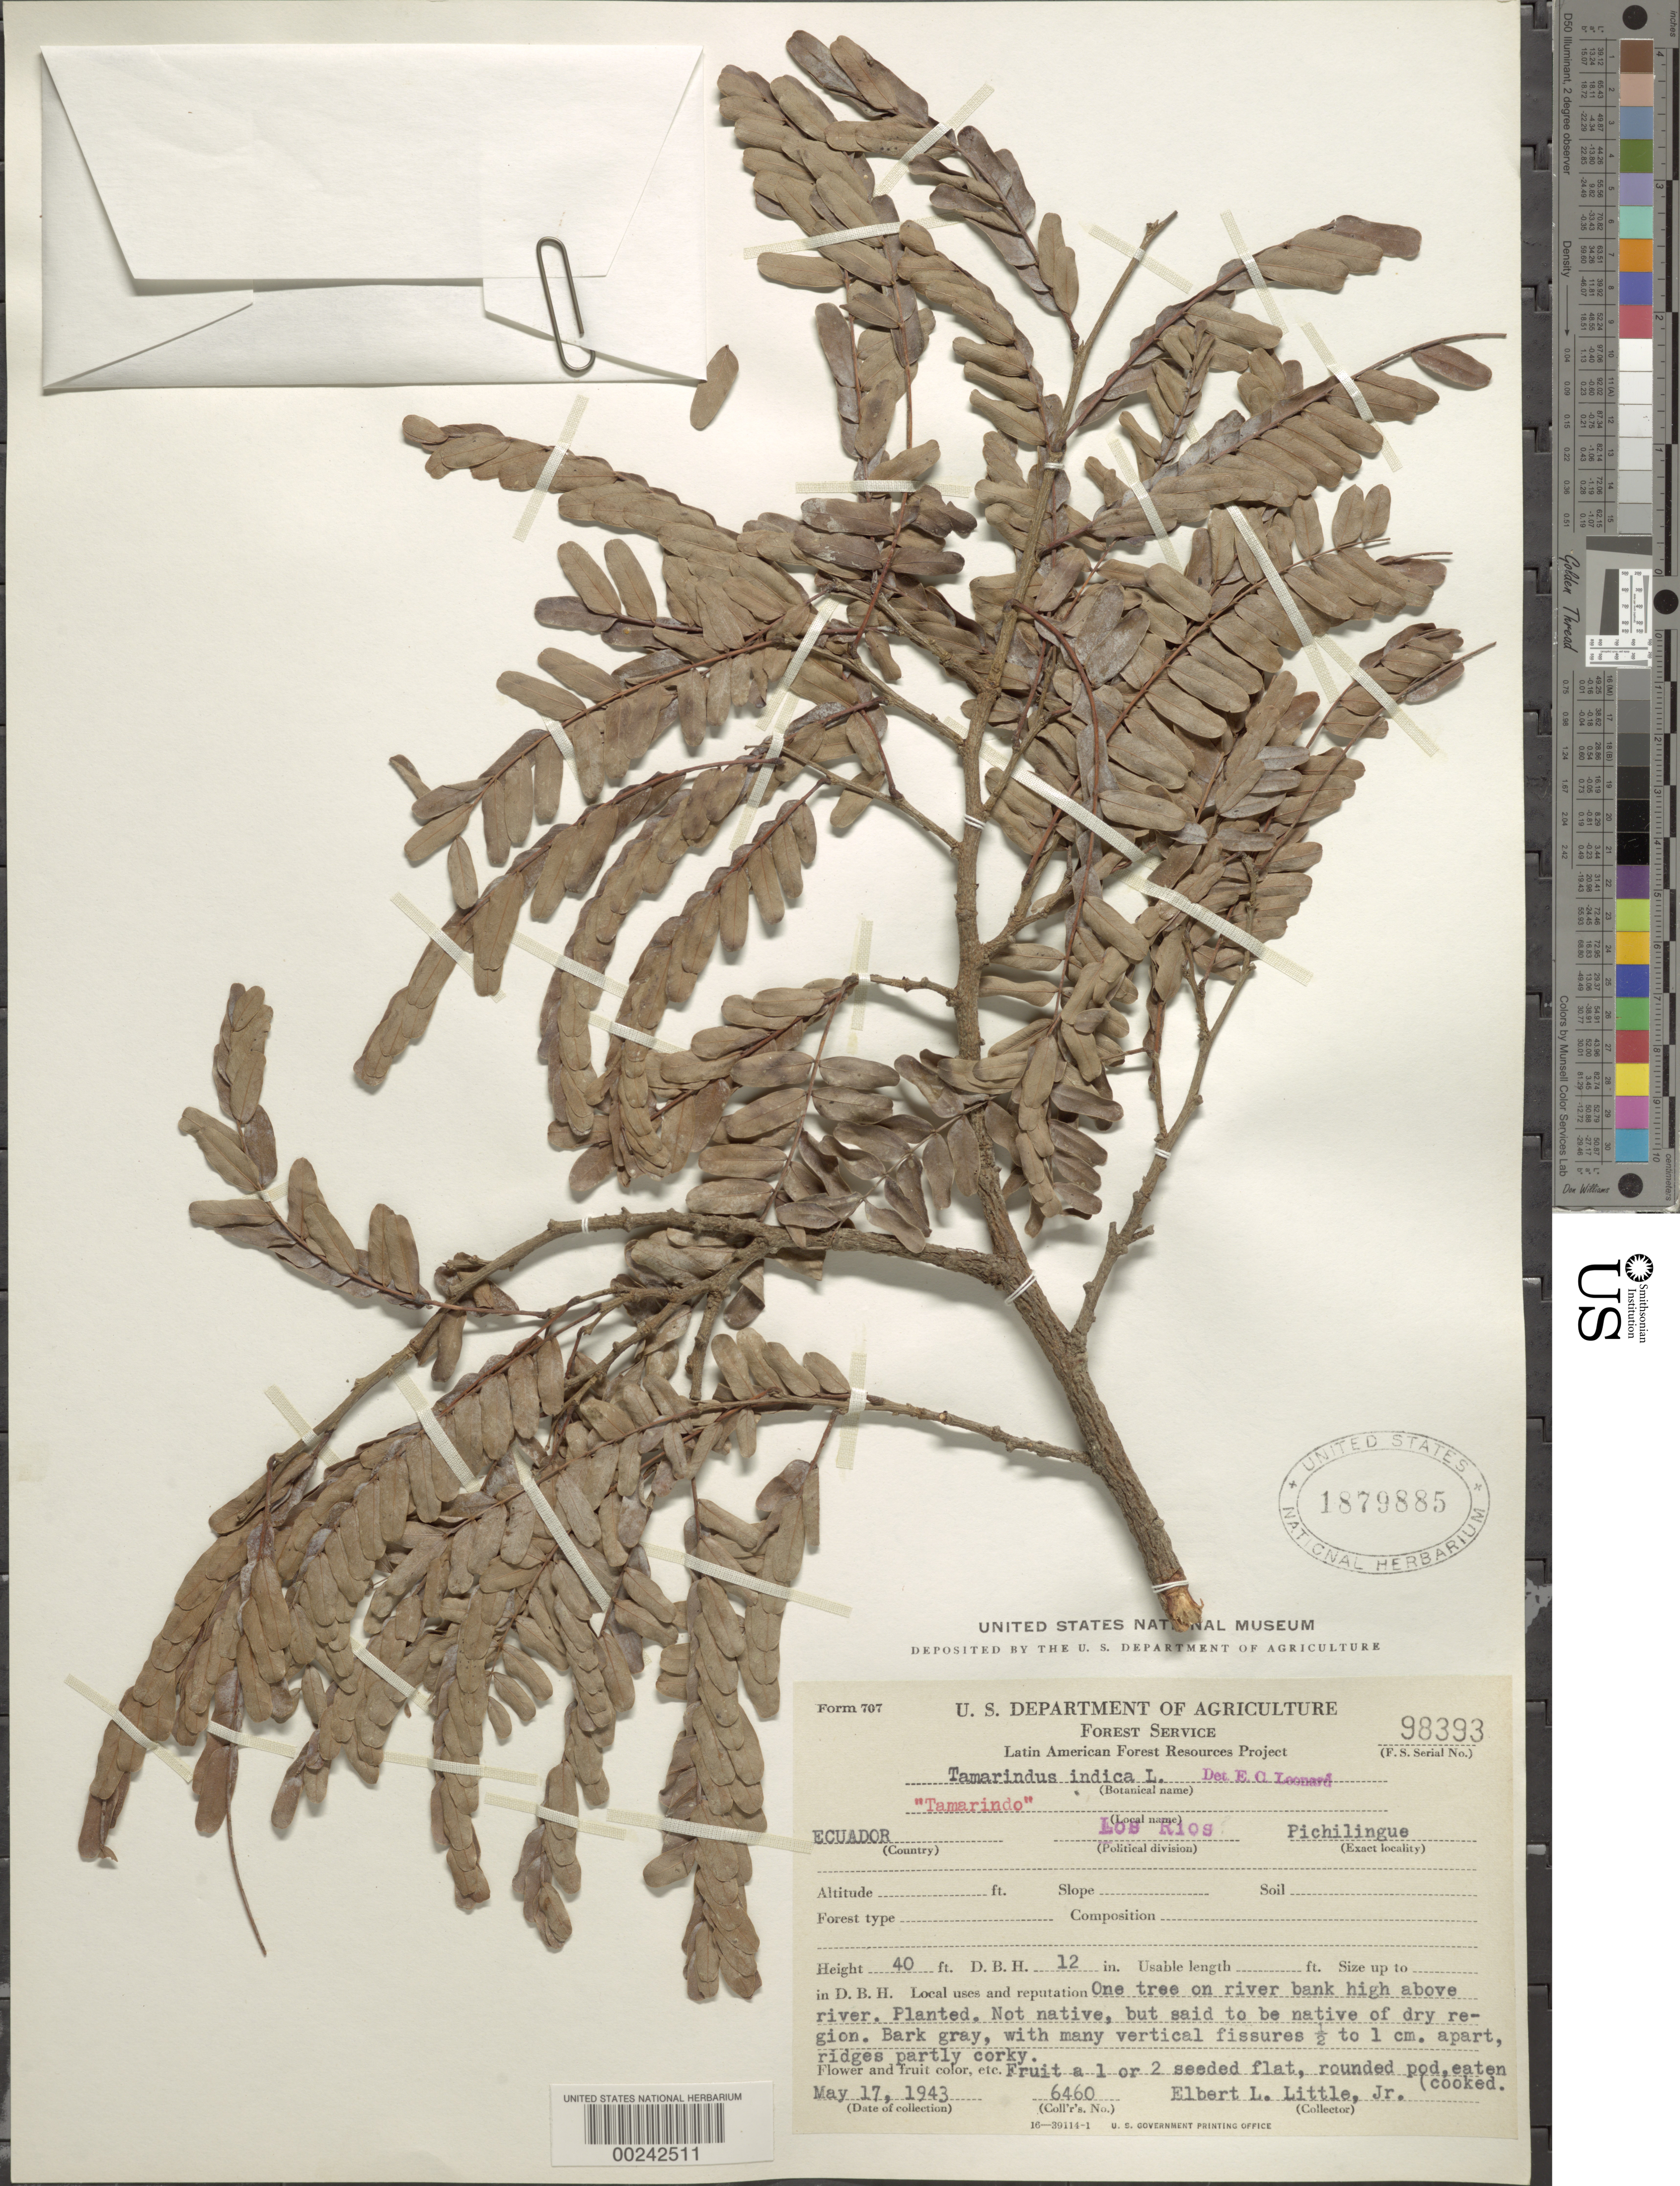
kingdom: Plantae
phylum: Tracheophyta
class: Magnoliopsida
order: Fabales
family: Fabaceae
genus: Tamarindus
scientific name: Tamarindus indica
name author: L.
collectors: E. L. Little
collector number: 6460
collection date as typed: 17 May 1943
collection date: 1943-05-17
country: Ecuador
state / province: Los Ríos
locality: Pichilingue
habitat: River bank high above river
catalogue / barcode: US 1879885